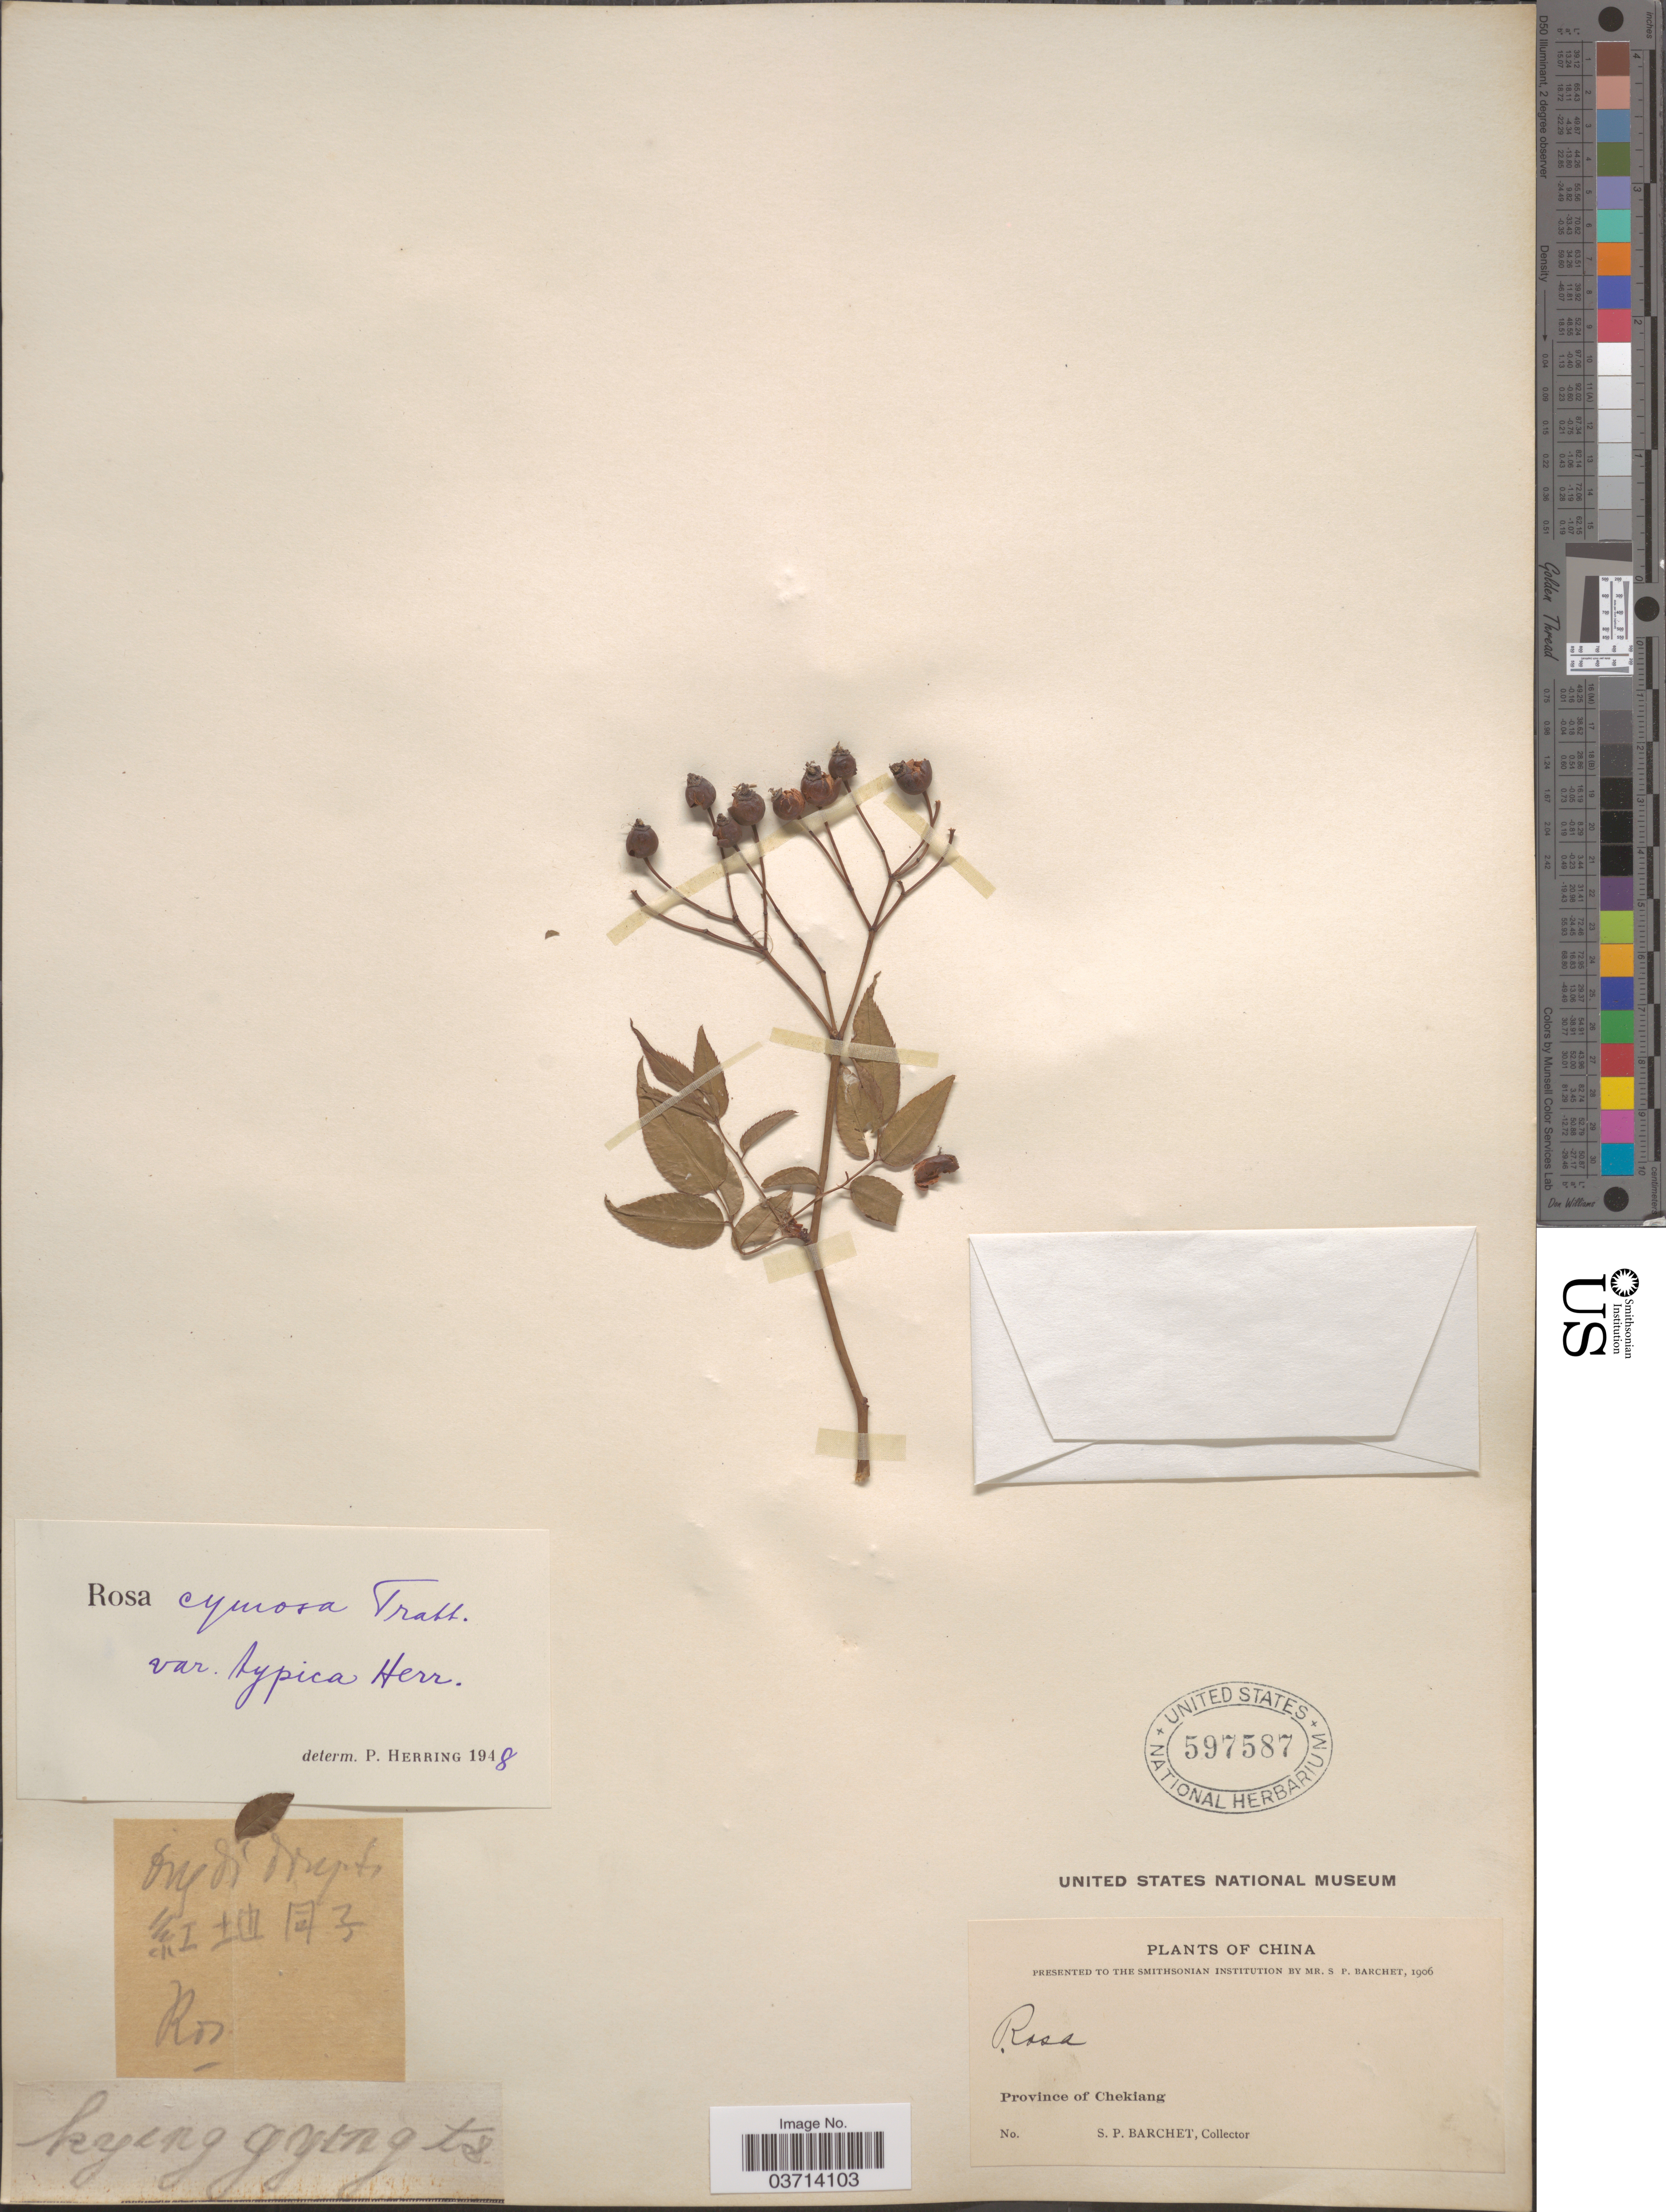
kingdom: Plantae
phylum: Tracheophyta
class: Magnoliopsida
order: Rosales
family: Rosaceae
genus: Rosa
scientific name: Rosa indica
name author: L.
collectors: S. P. Barchet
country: China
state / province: Zhejiang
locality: Province of Chekiang.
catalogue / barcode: US 597587